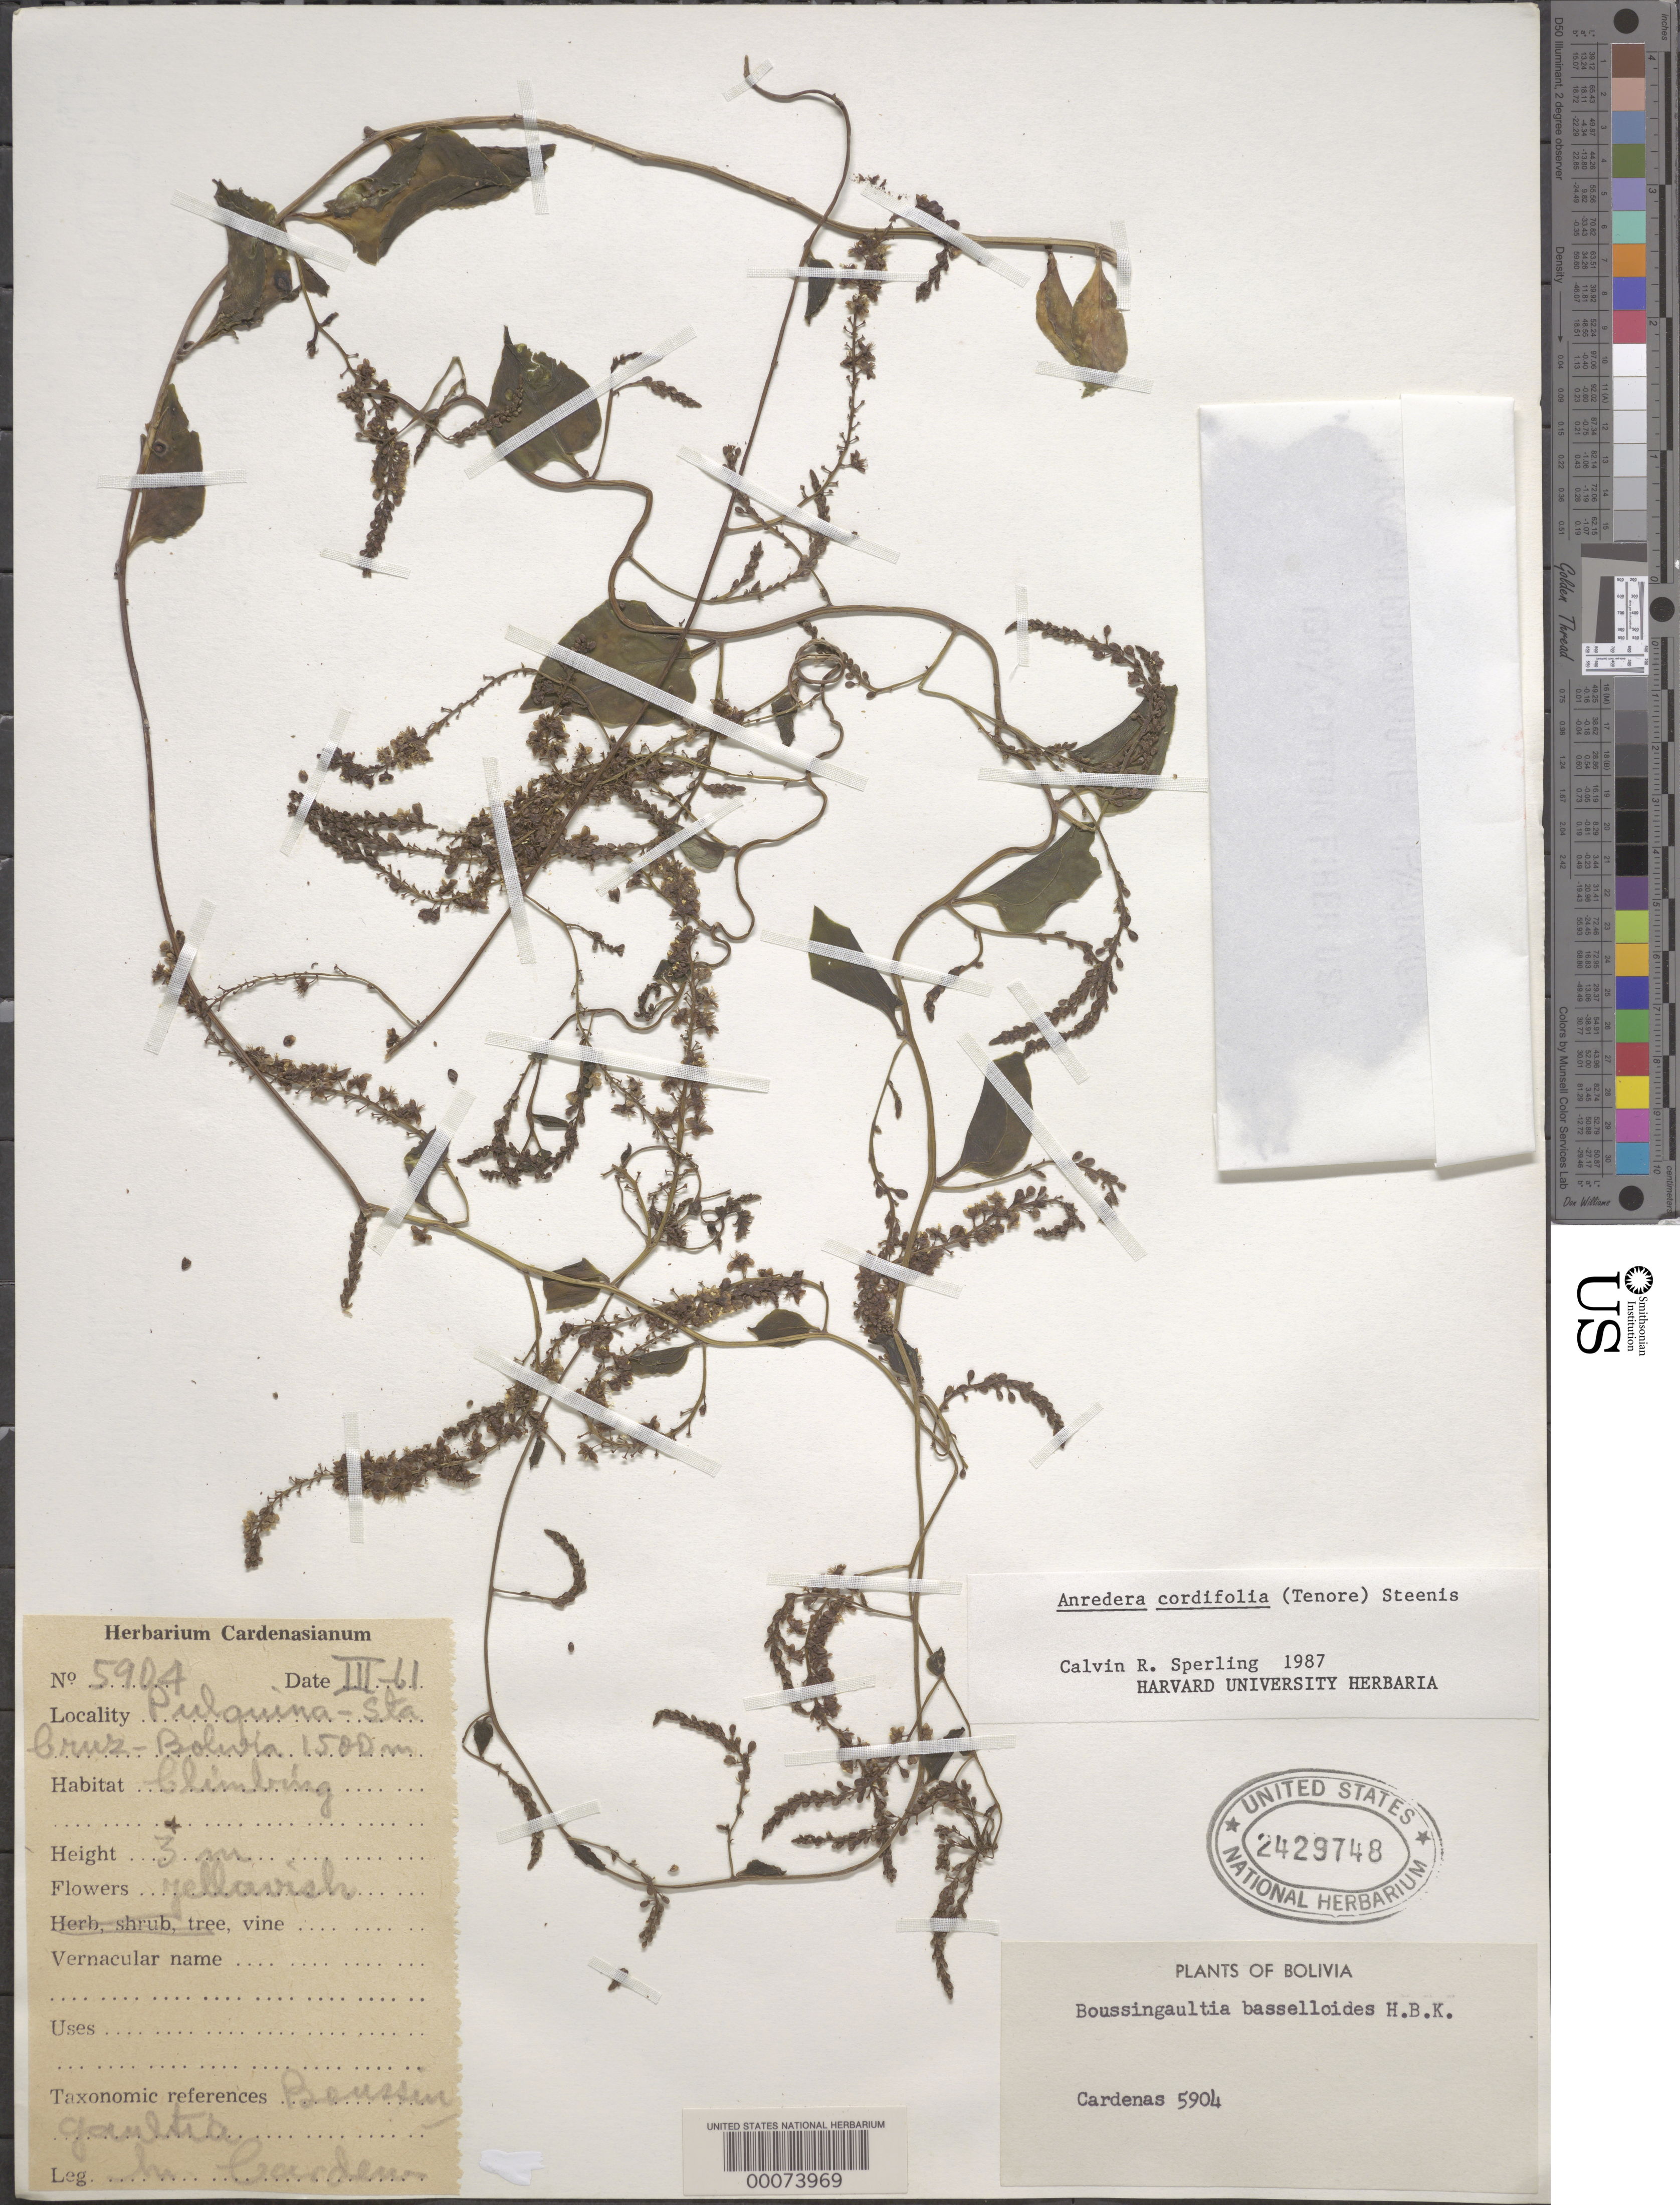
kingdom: Plantae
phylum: Tracheophyta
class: Magnoliopsida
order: Caryophyllales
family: Basellaceae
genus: Anredera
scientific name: Anredera cordifolia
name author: (Ten.) Steenis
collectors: M. Cárdenas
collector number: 5904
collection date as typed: Transcribed d/m/y: /3/61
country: Bolivia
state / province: Santa Cruz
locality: Pulquina.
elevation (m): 1500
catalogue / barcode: US 2429748